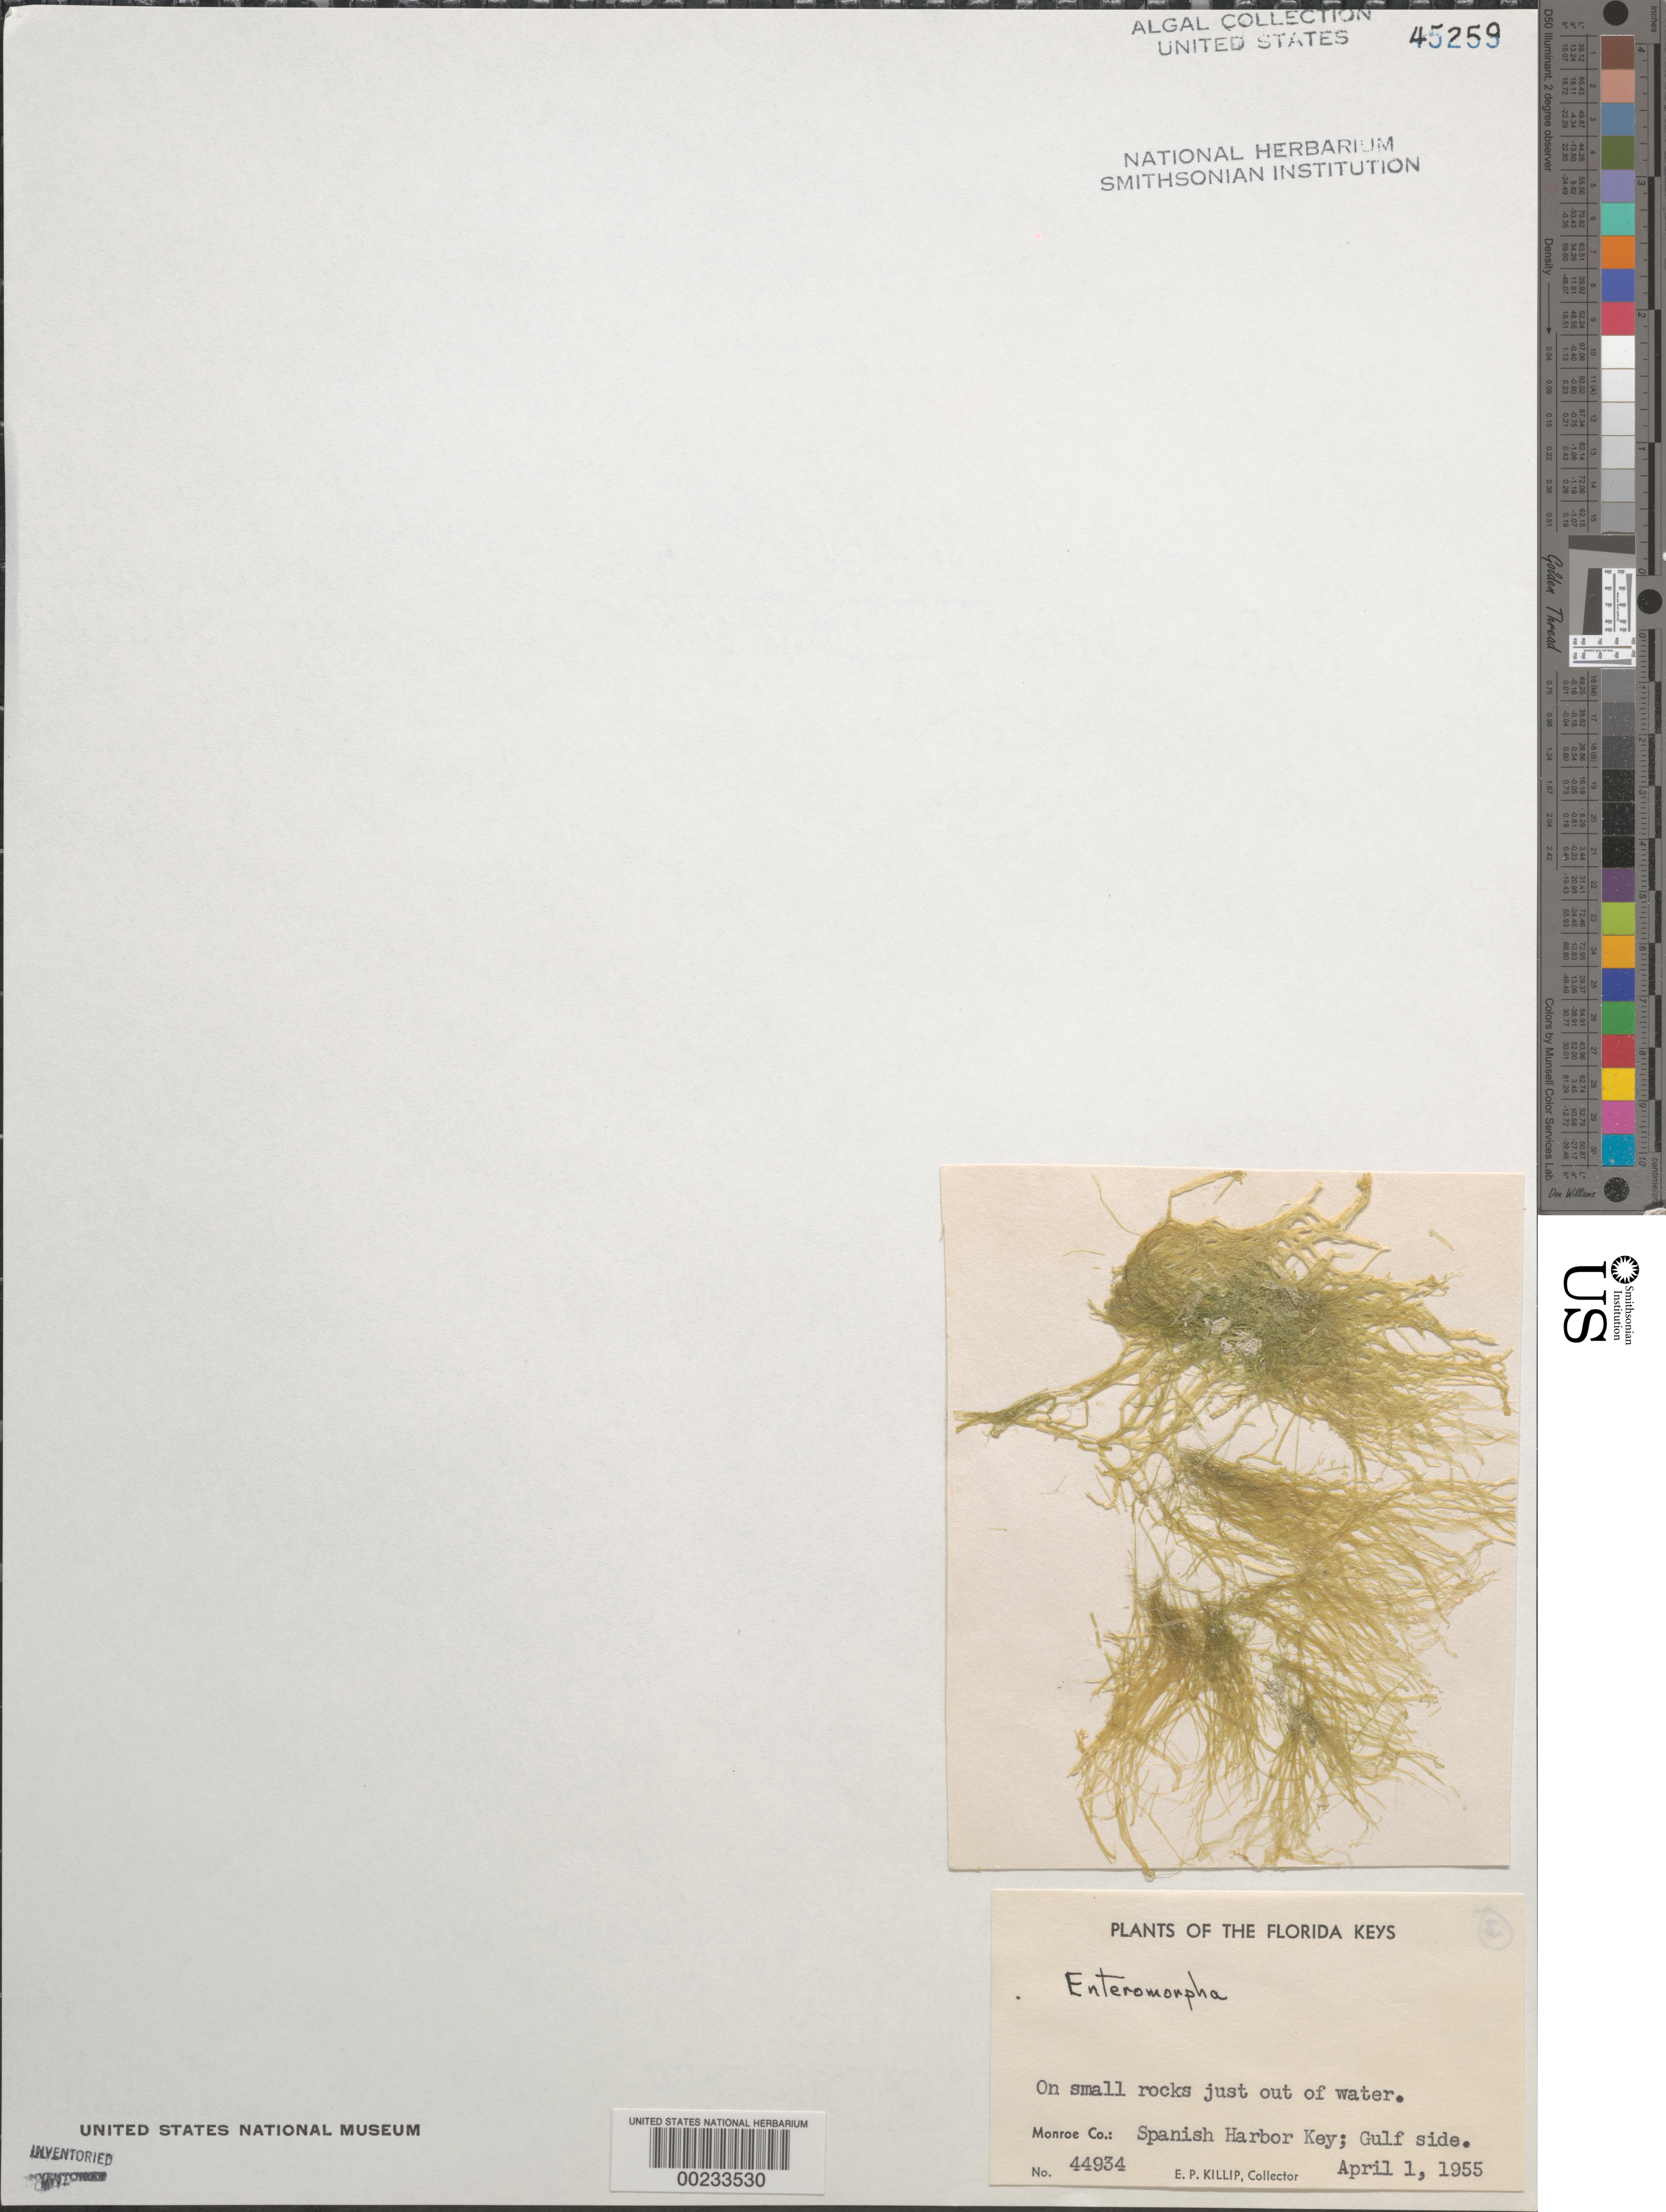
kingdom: Plantae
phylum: Chlorophyta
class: Ulvophyceae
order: Ulvales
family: Ulvaceae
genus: Ulva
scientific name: Ulva sp.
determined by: Algae name updating Project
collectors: E. P. Killip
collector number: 44934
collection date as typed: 01 Apr 1955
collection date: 1955-04-01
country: United States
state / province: Florida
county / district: Monroe County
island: Spanish Harbor Key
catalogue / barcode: US 45259